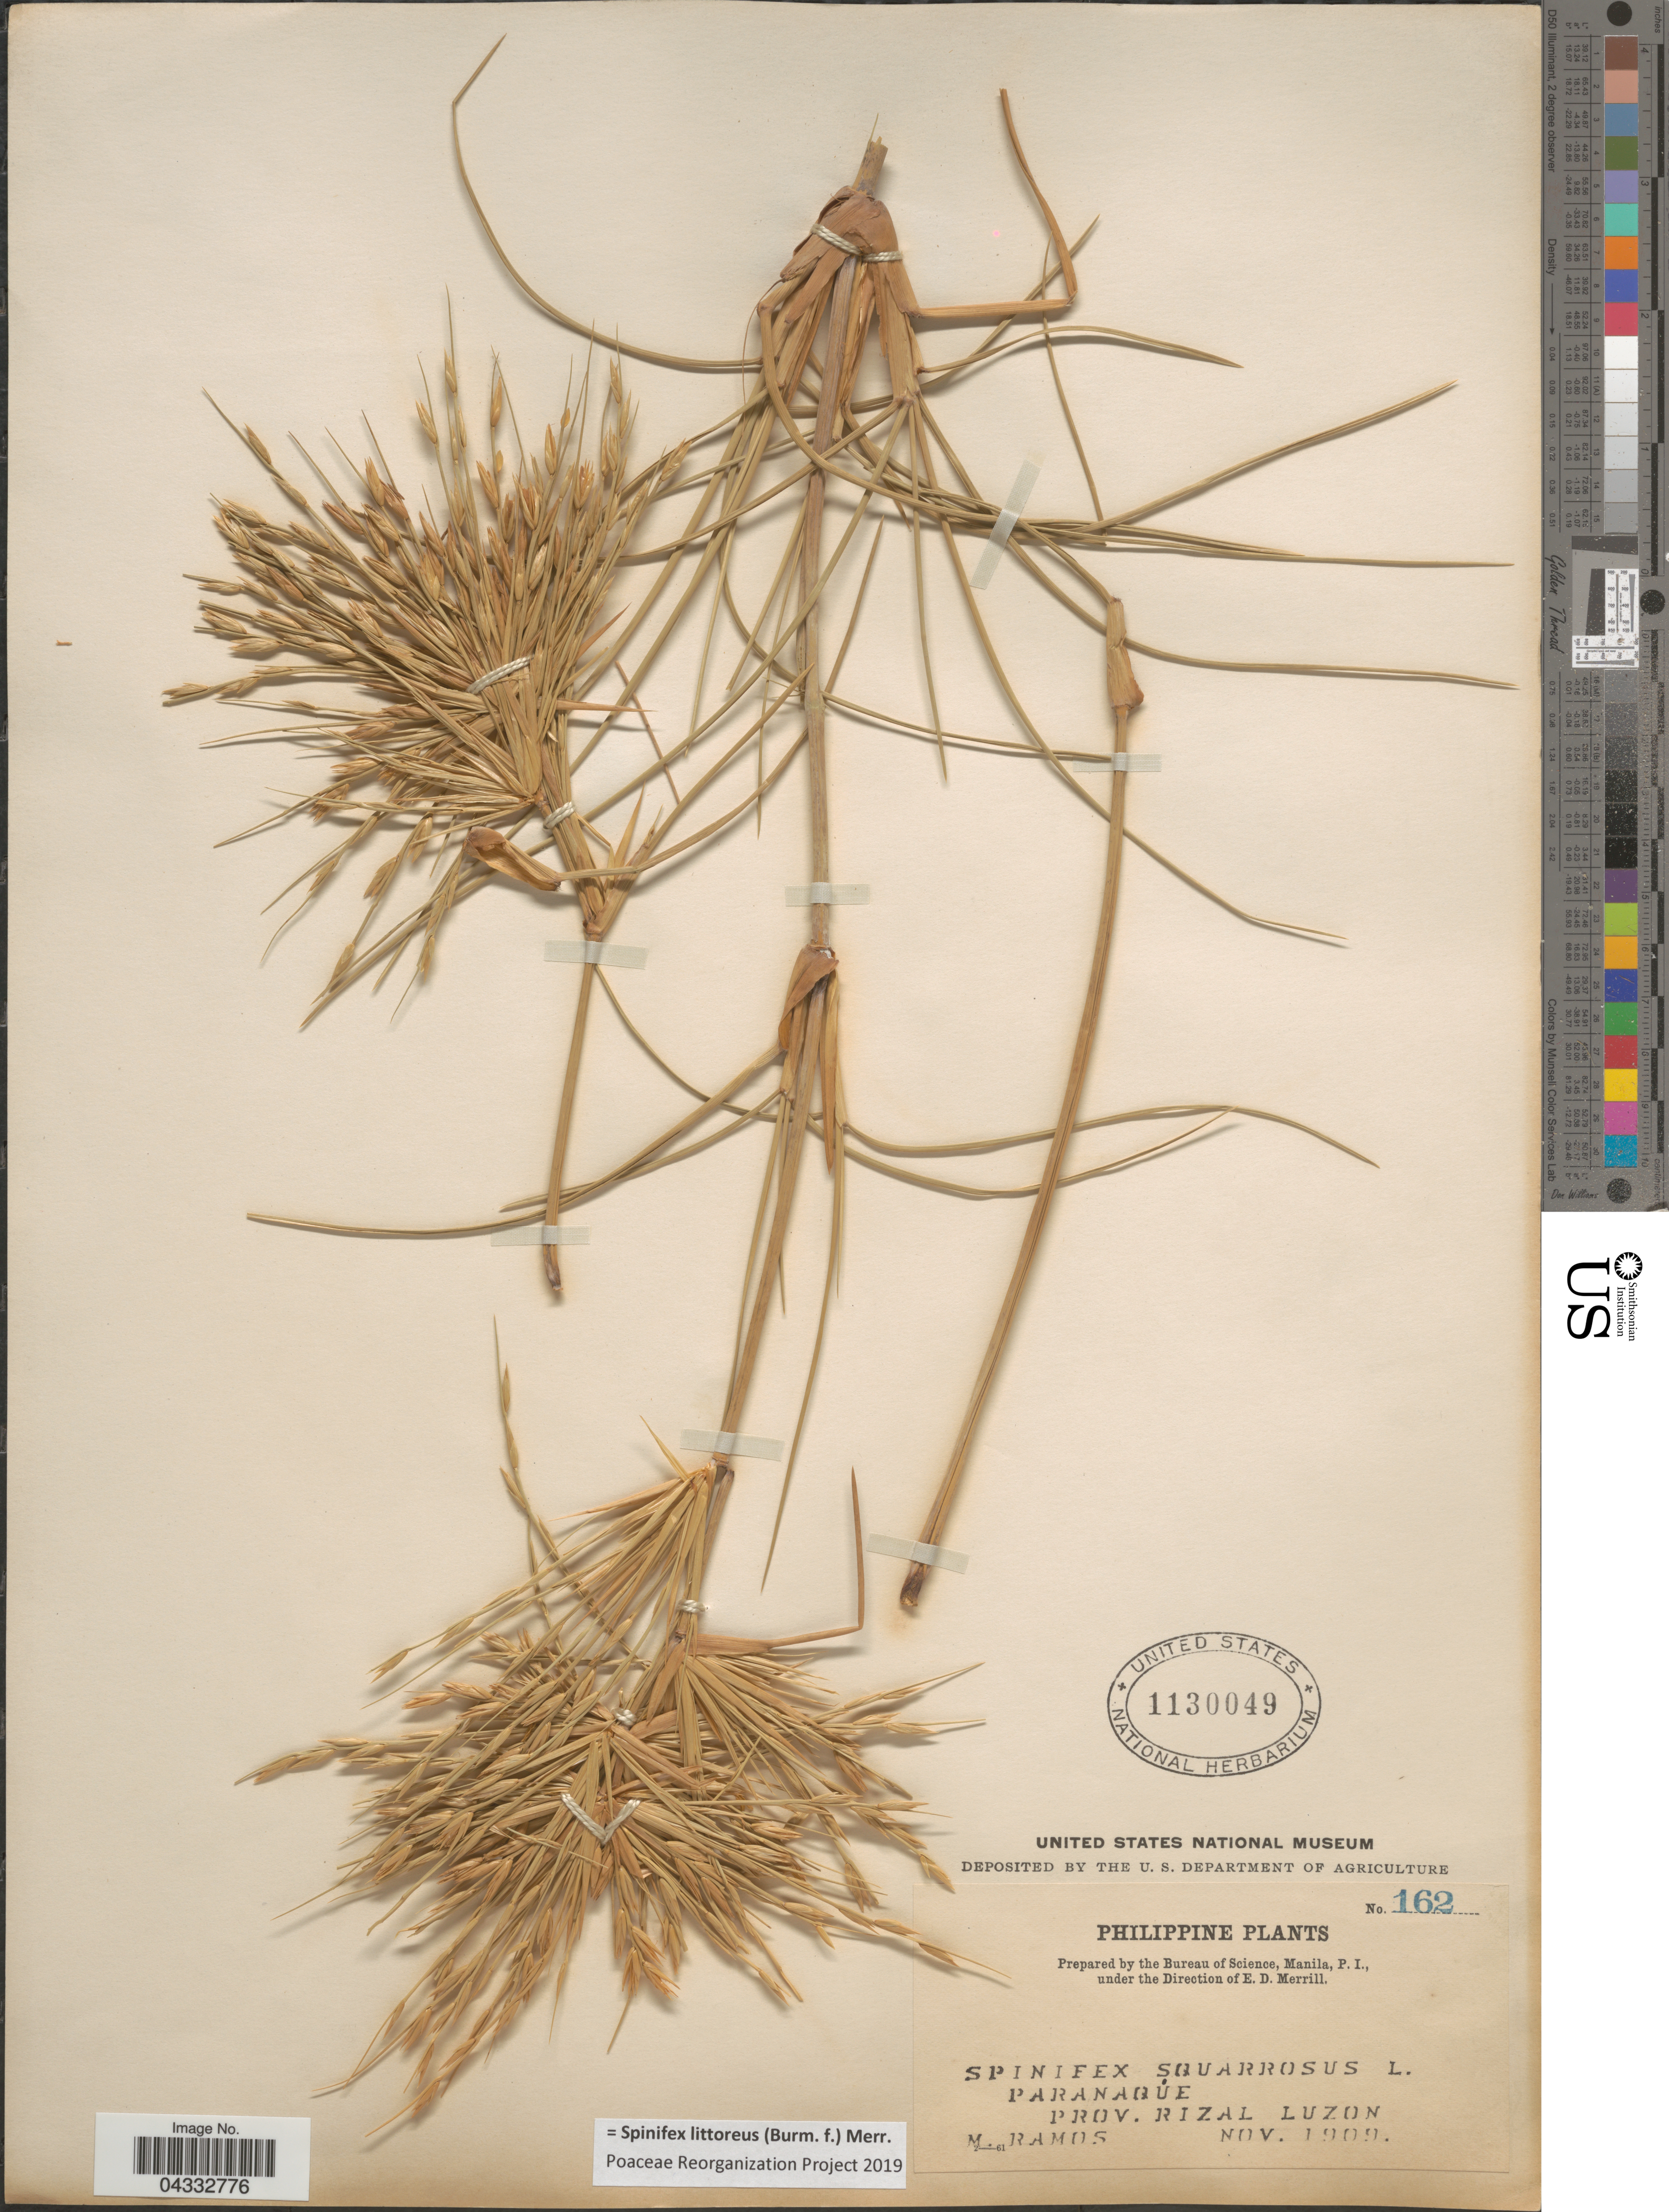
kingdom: Plantae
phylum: Tracheophyta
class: Liliopsida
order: Poales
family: Poaceae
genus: Spinifex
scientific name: Spinifex littoreus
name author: (Burm. f.) Merr.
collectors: M. Ramos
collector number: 162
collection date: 1909-11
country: Philippines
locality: Paranaque. Prov. Rizal Luzon.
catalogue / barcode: US 1130049